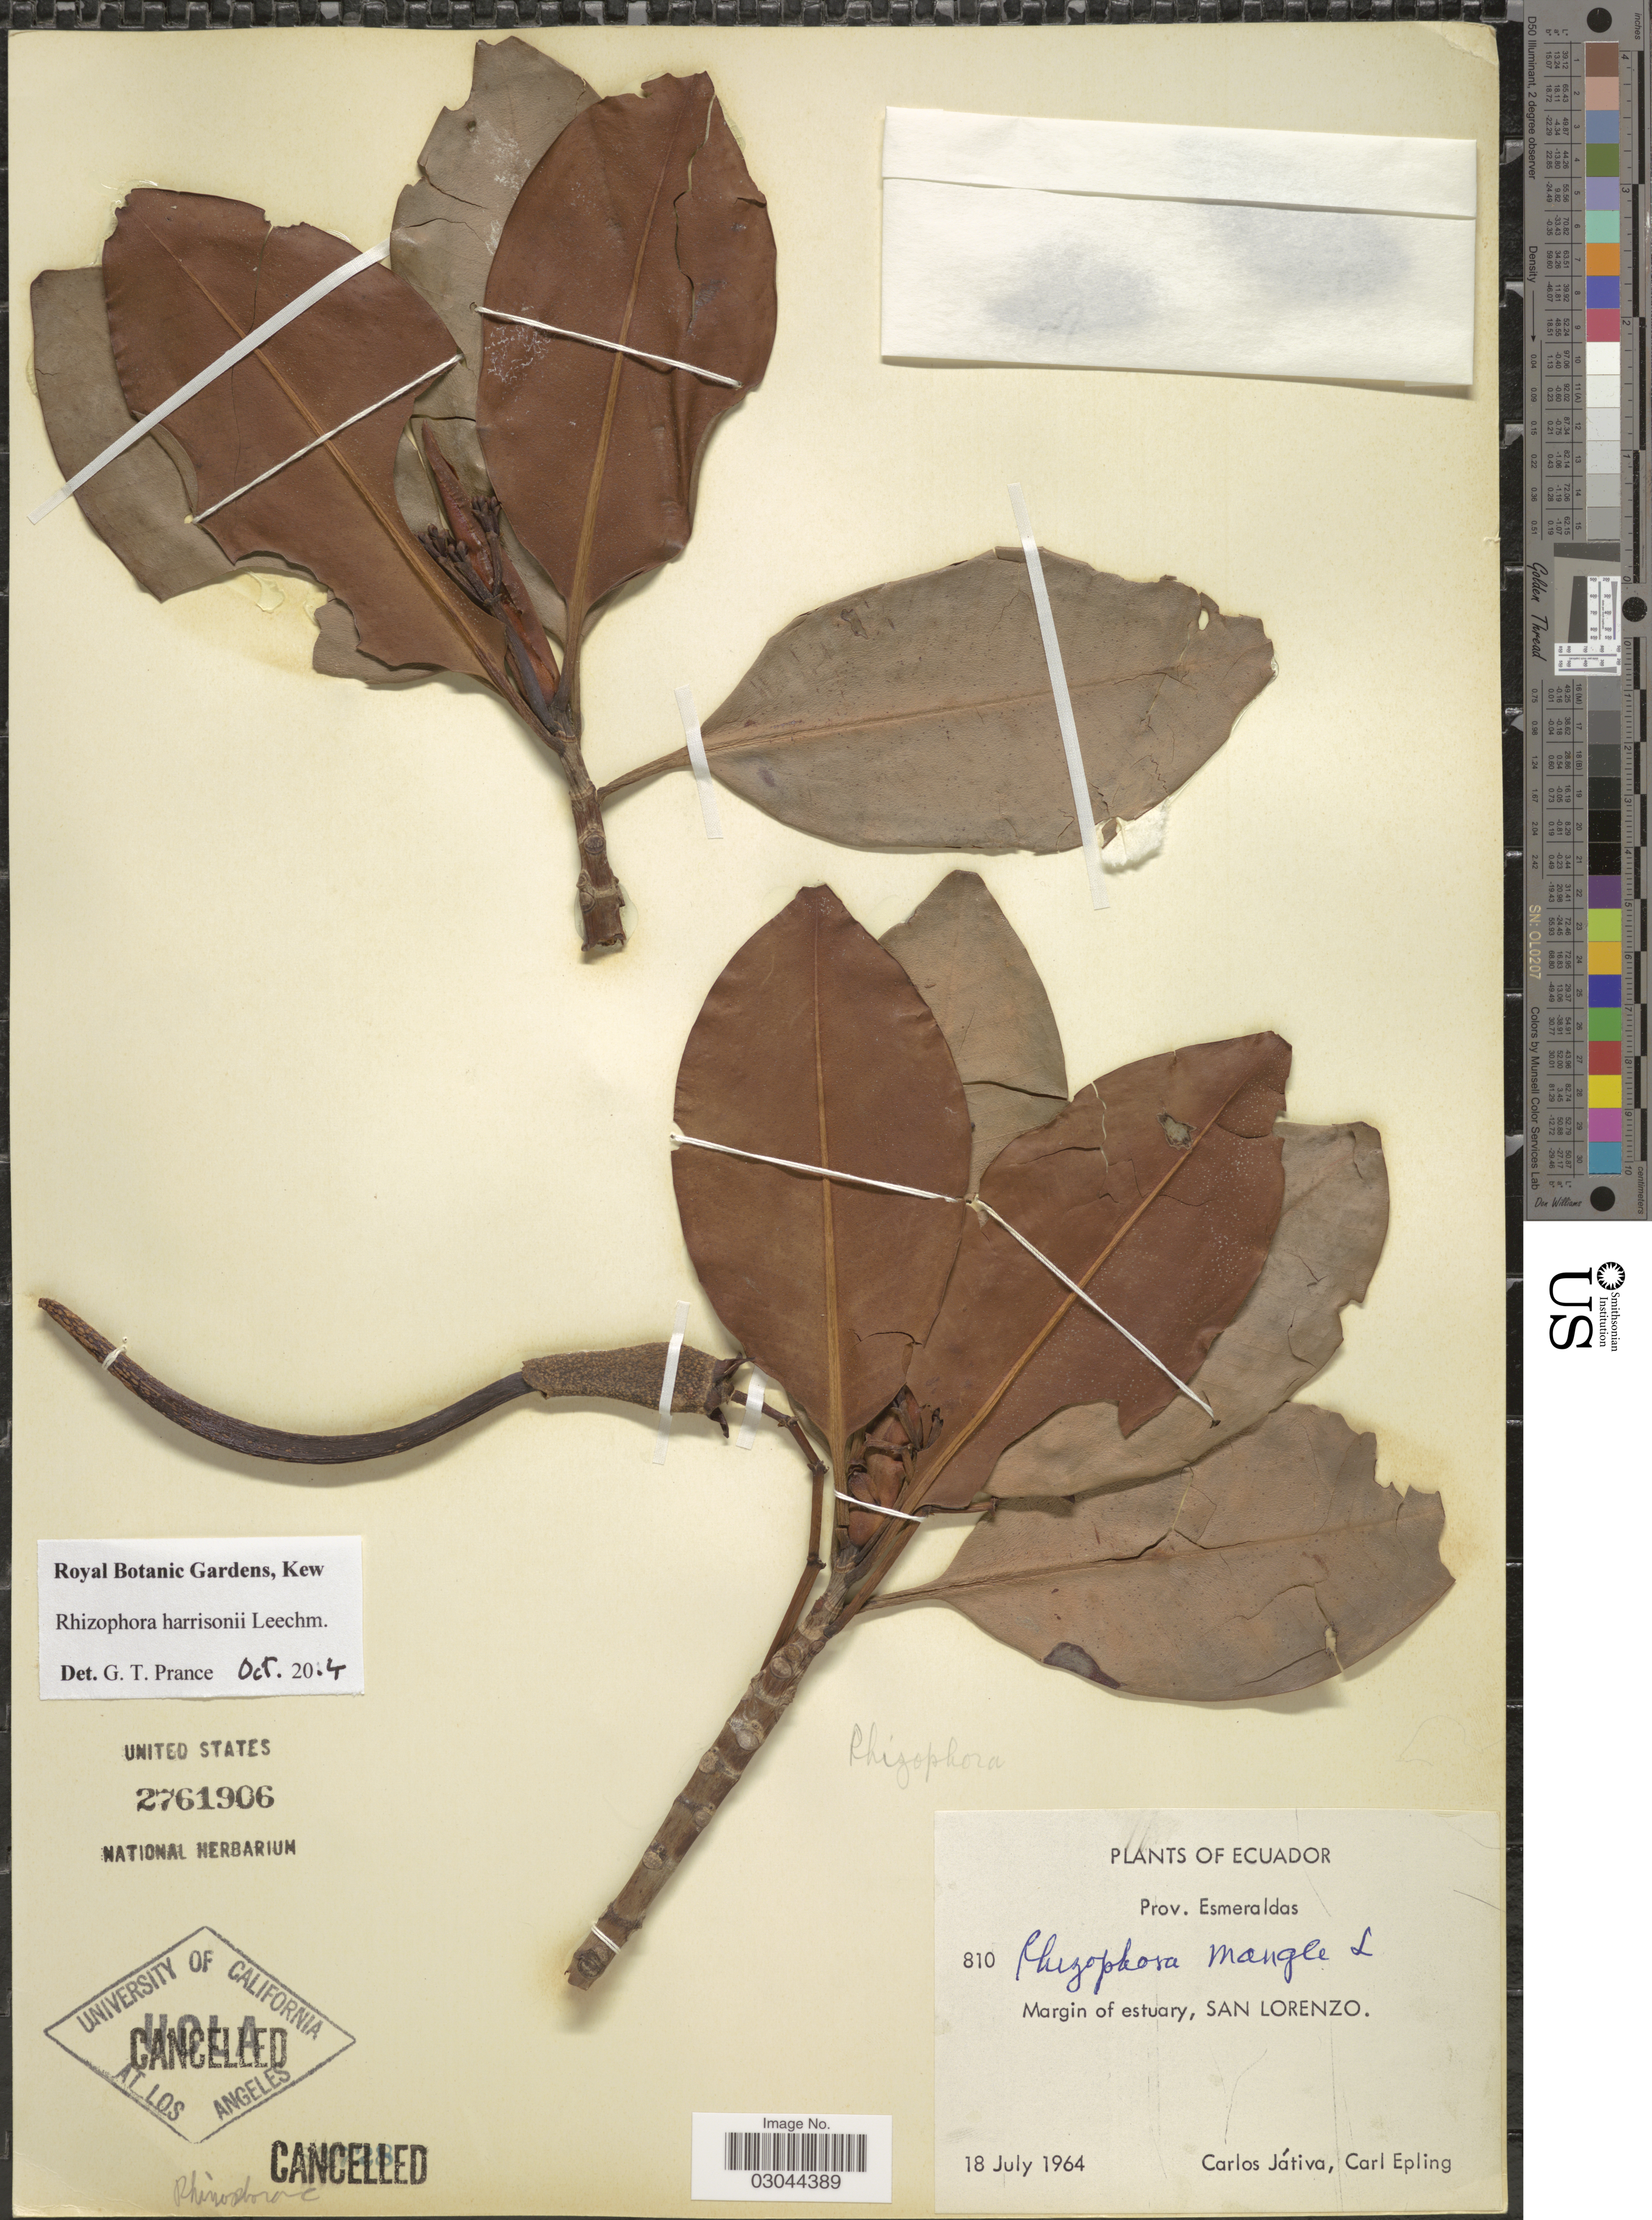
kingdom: Plantae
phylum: Tracheophyta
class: Magnoliopsida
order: Malpighiales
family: Rhizophoraceae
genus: Rhizophora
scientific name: Rhizophora harrisonii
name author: Leechm.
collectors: C. D. Játiva & C. C. Epling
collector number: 810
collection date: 1964-07-18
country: Ecuador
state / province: Esmeraldas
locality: Prov. Esmeraldas. Margin of estuary, San Lorenzo.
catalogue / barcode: US 2761906